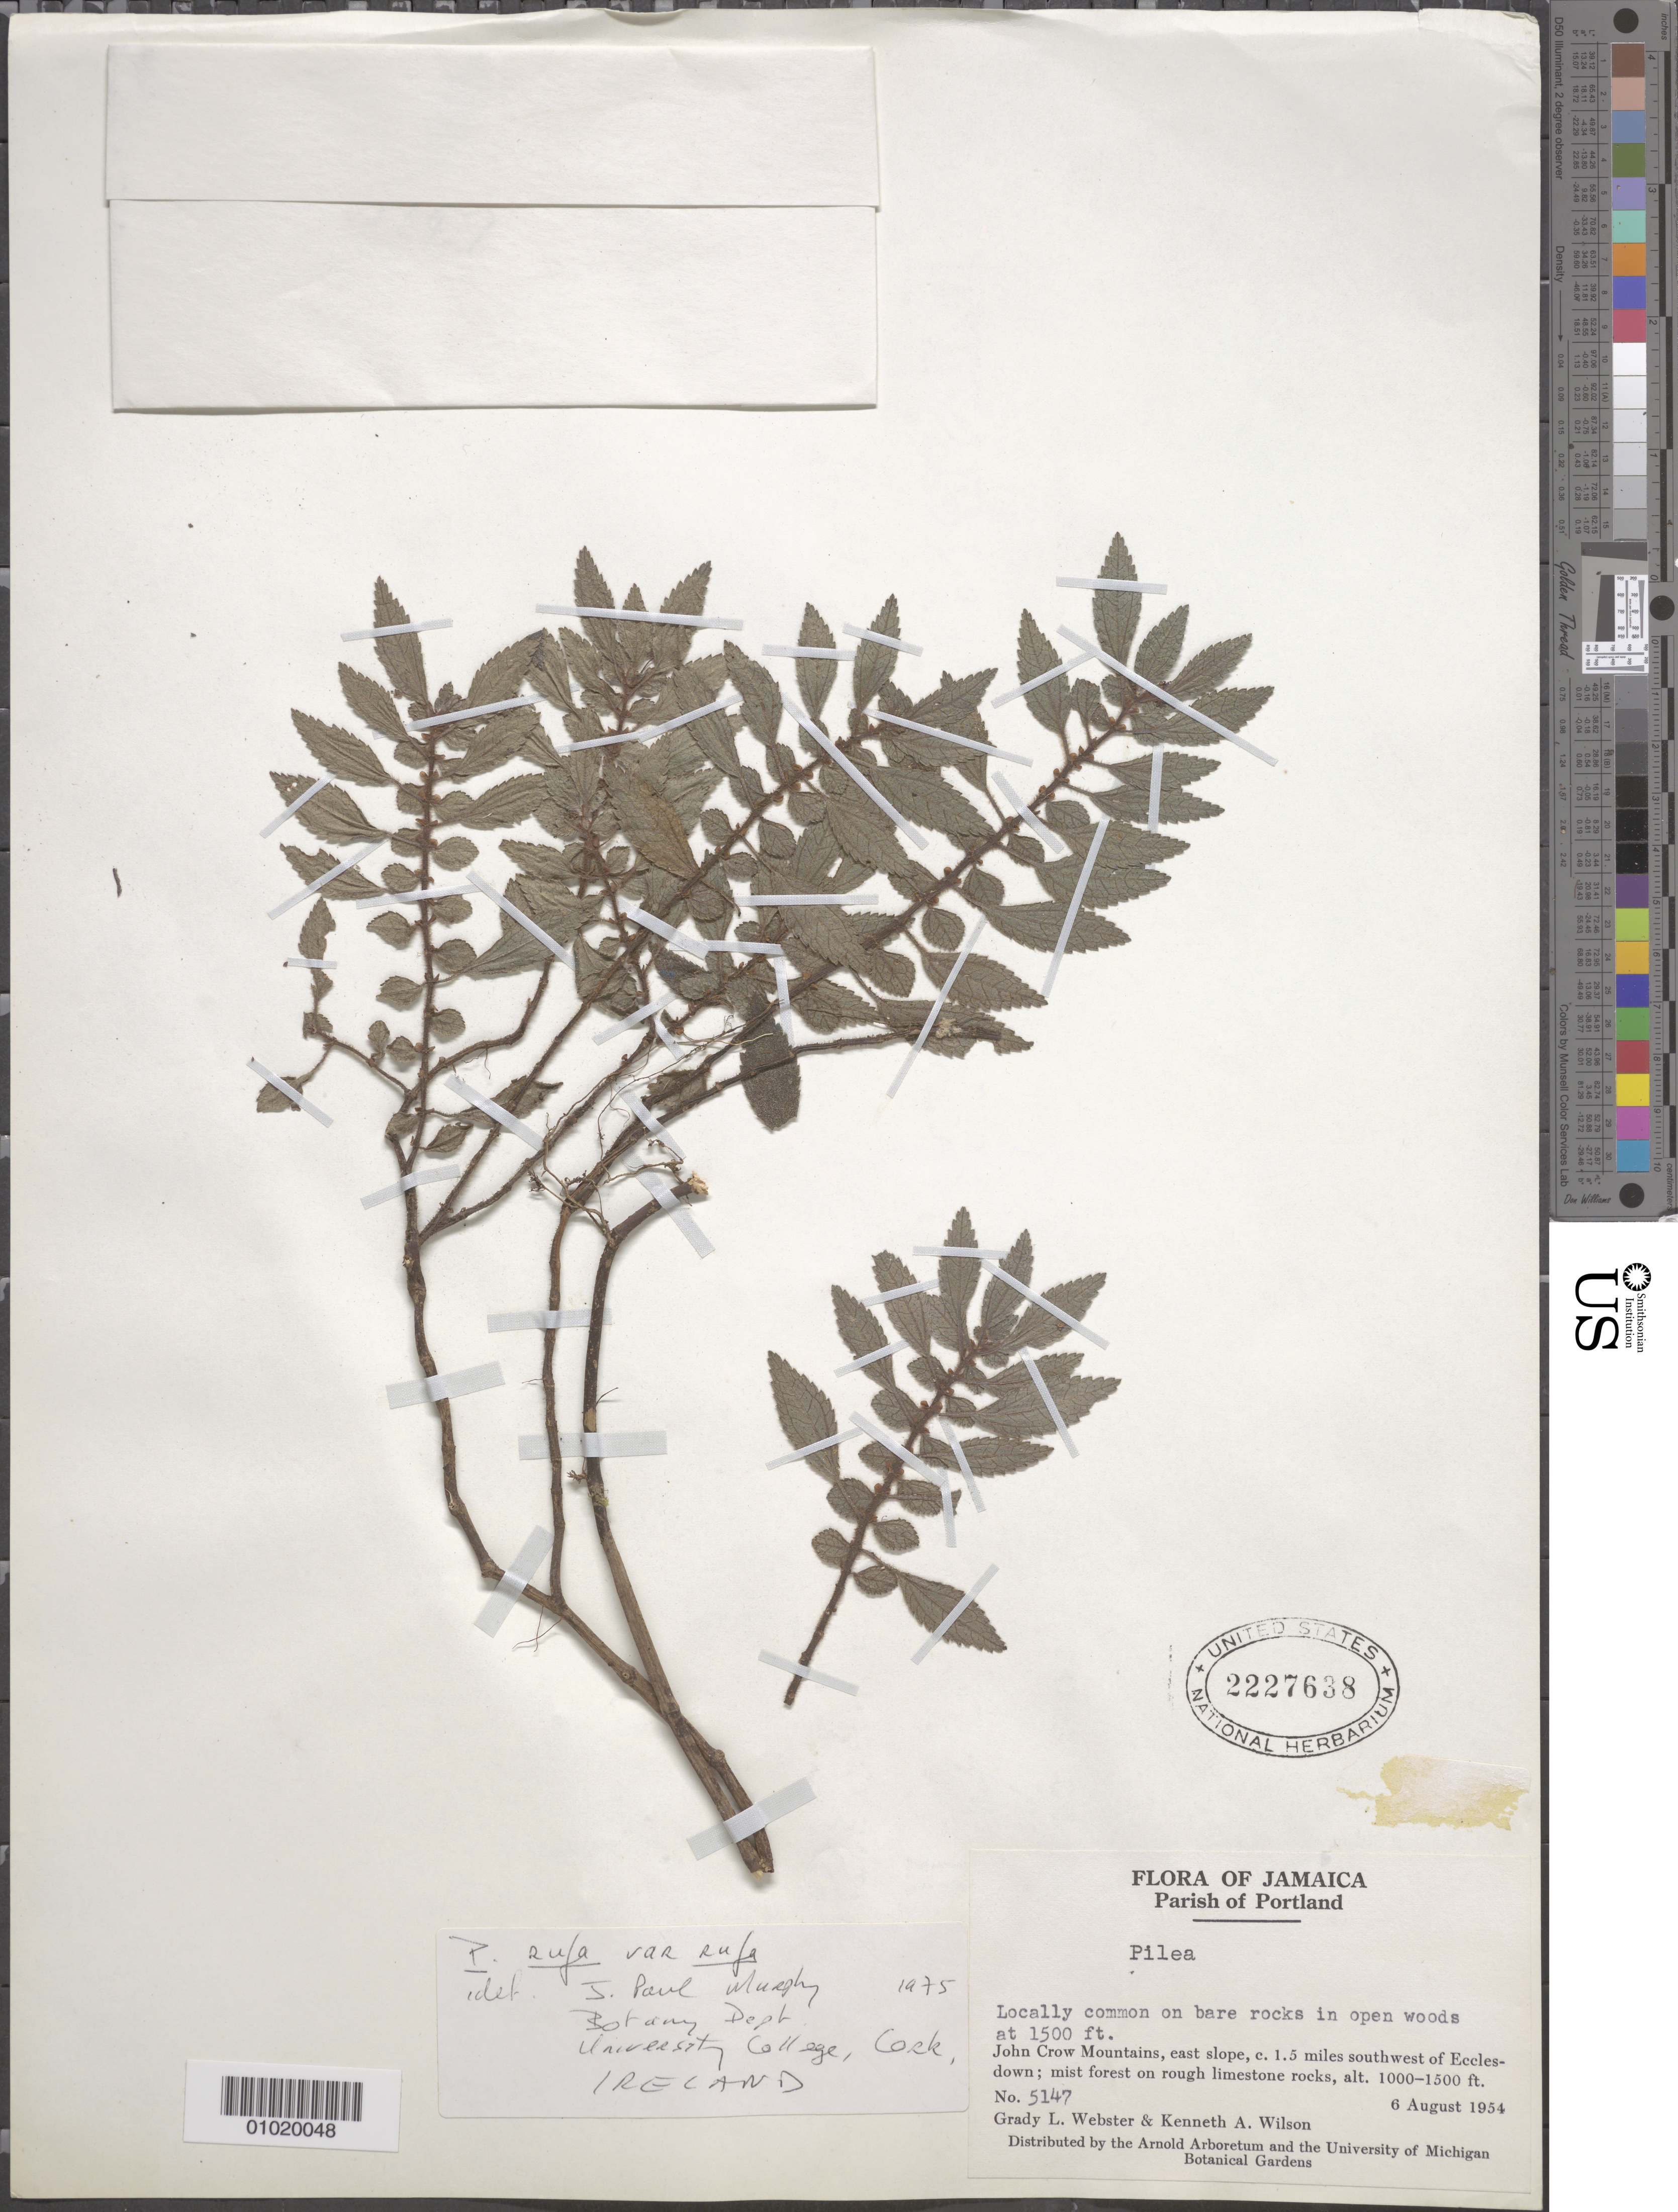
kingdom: Plantae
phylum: Tracheophyta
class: Magnoliopsida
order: Rosales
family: Urticaceae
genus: Pilea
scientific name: Pilea rufa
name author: (Sw.) Wedd.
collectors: G. L. Webster & K. A. Wilson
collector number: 5147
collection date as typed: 06 Aug 1954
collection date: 1954-08-06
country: Jamaica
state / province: Portland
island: Jamaica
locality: John Crow Mountains, east slope, c. 1.5 miles southwest of Ecclesdown; mist forest on rought limestone rocks.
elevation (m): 305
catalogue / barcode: US 2227638